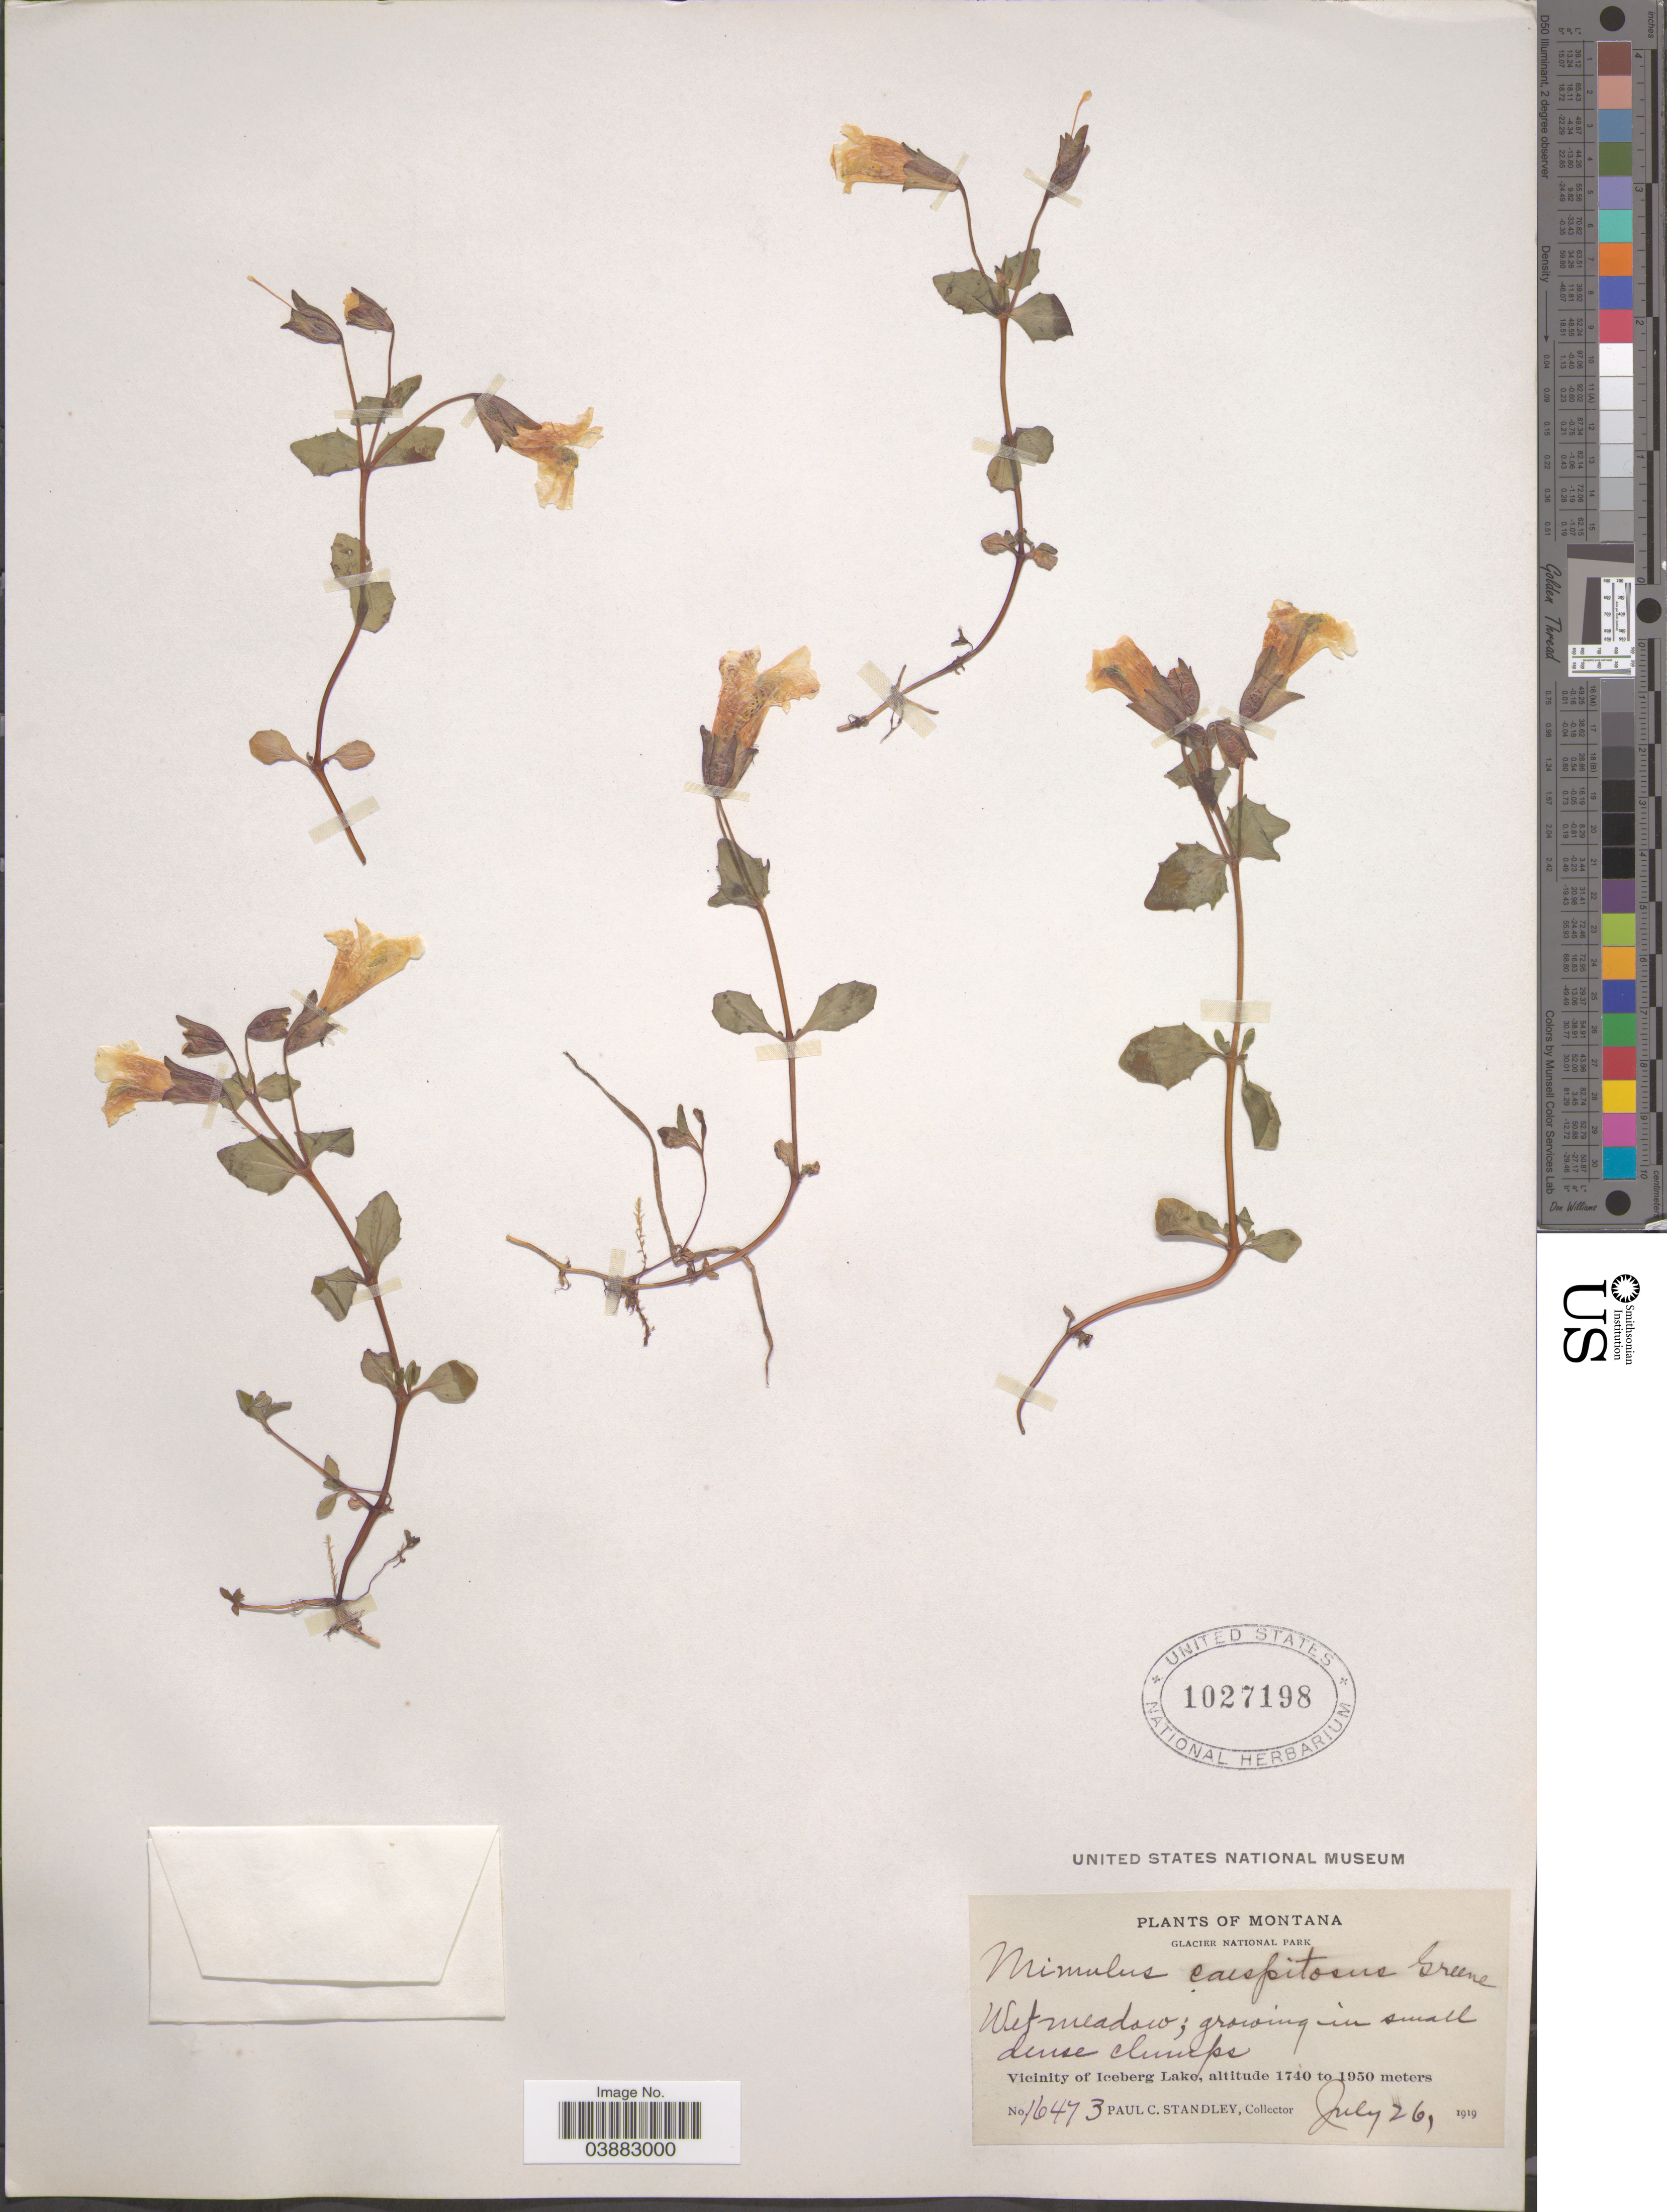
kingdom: Plantae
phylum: Tracheophyta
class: Magnoliopsida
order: Lamiales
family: Phrymaceae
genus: Mimulus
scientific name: Mimulus tilingii var. caespitosus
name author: (Greene) A.L. Grant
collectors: P. C. Standley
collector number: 16473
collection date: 1919-07-26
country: United States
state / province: Montana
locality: Glacier National Park. Vicinity of Iceberg Lake.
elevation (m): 1740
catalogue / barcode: US 1027198